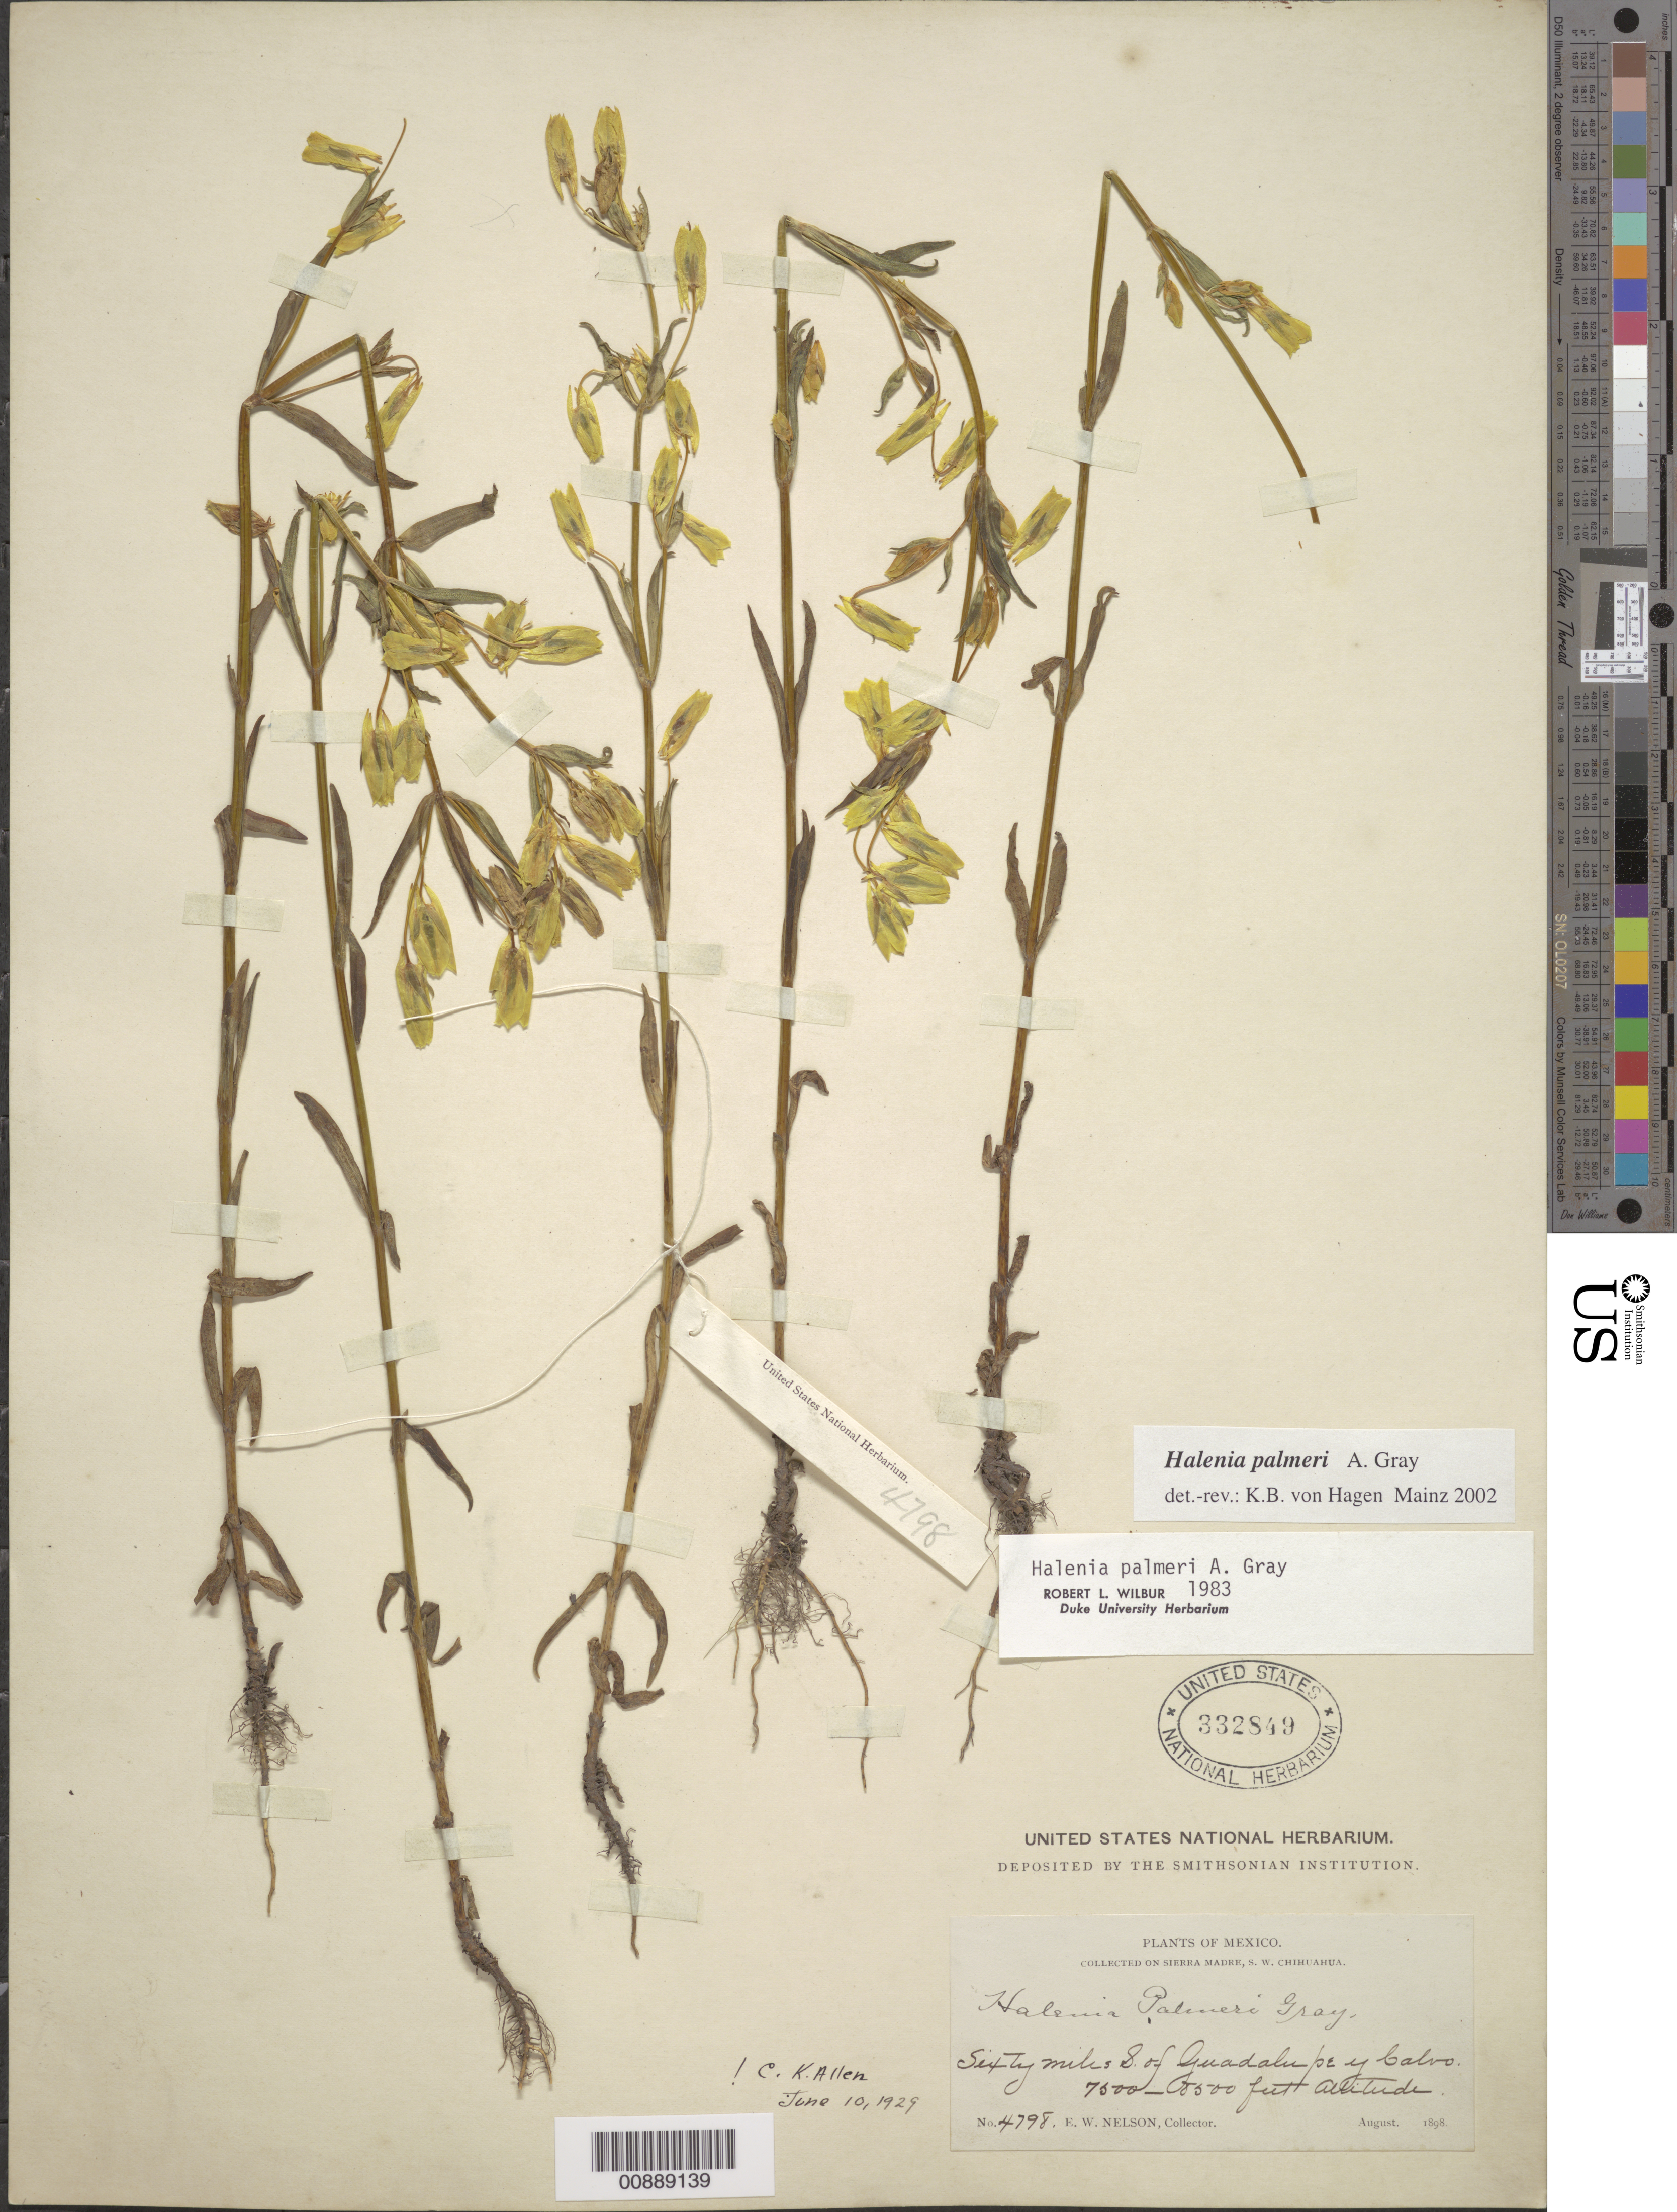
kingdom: Plantae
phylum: Tracheophyta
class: Magnoliopsida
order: Gentianales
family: Gentianaceae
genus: Halenia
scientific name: Halenia palmeri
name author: A. Gray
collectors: E. W. Nelson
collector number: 4798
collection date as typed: Aug 1898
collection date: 1898-08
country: Mexico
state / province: Chihuahua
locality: Sixty miles S of Guadalupe y Calvo, Chihuahua.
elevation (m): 2286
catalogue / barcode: US 332849